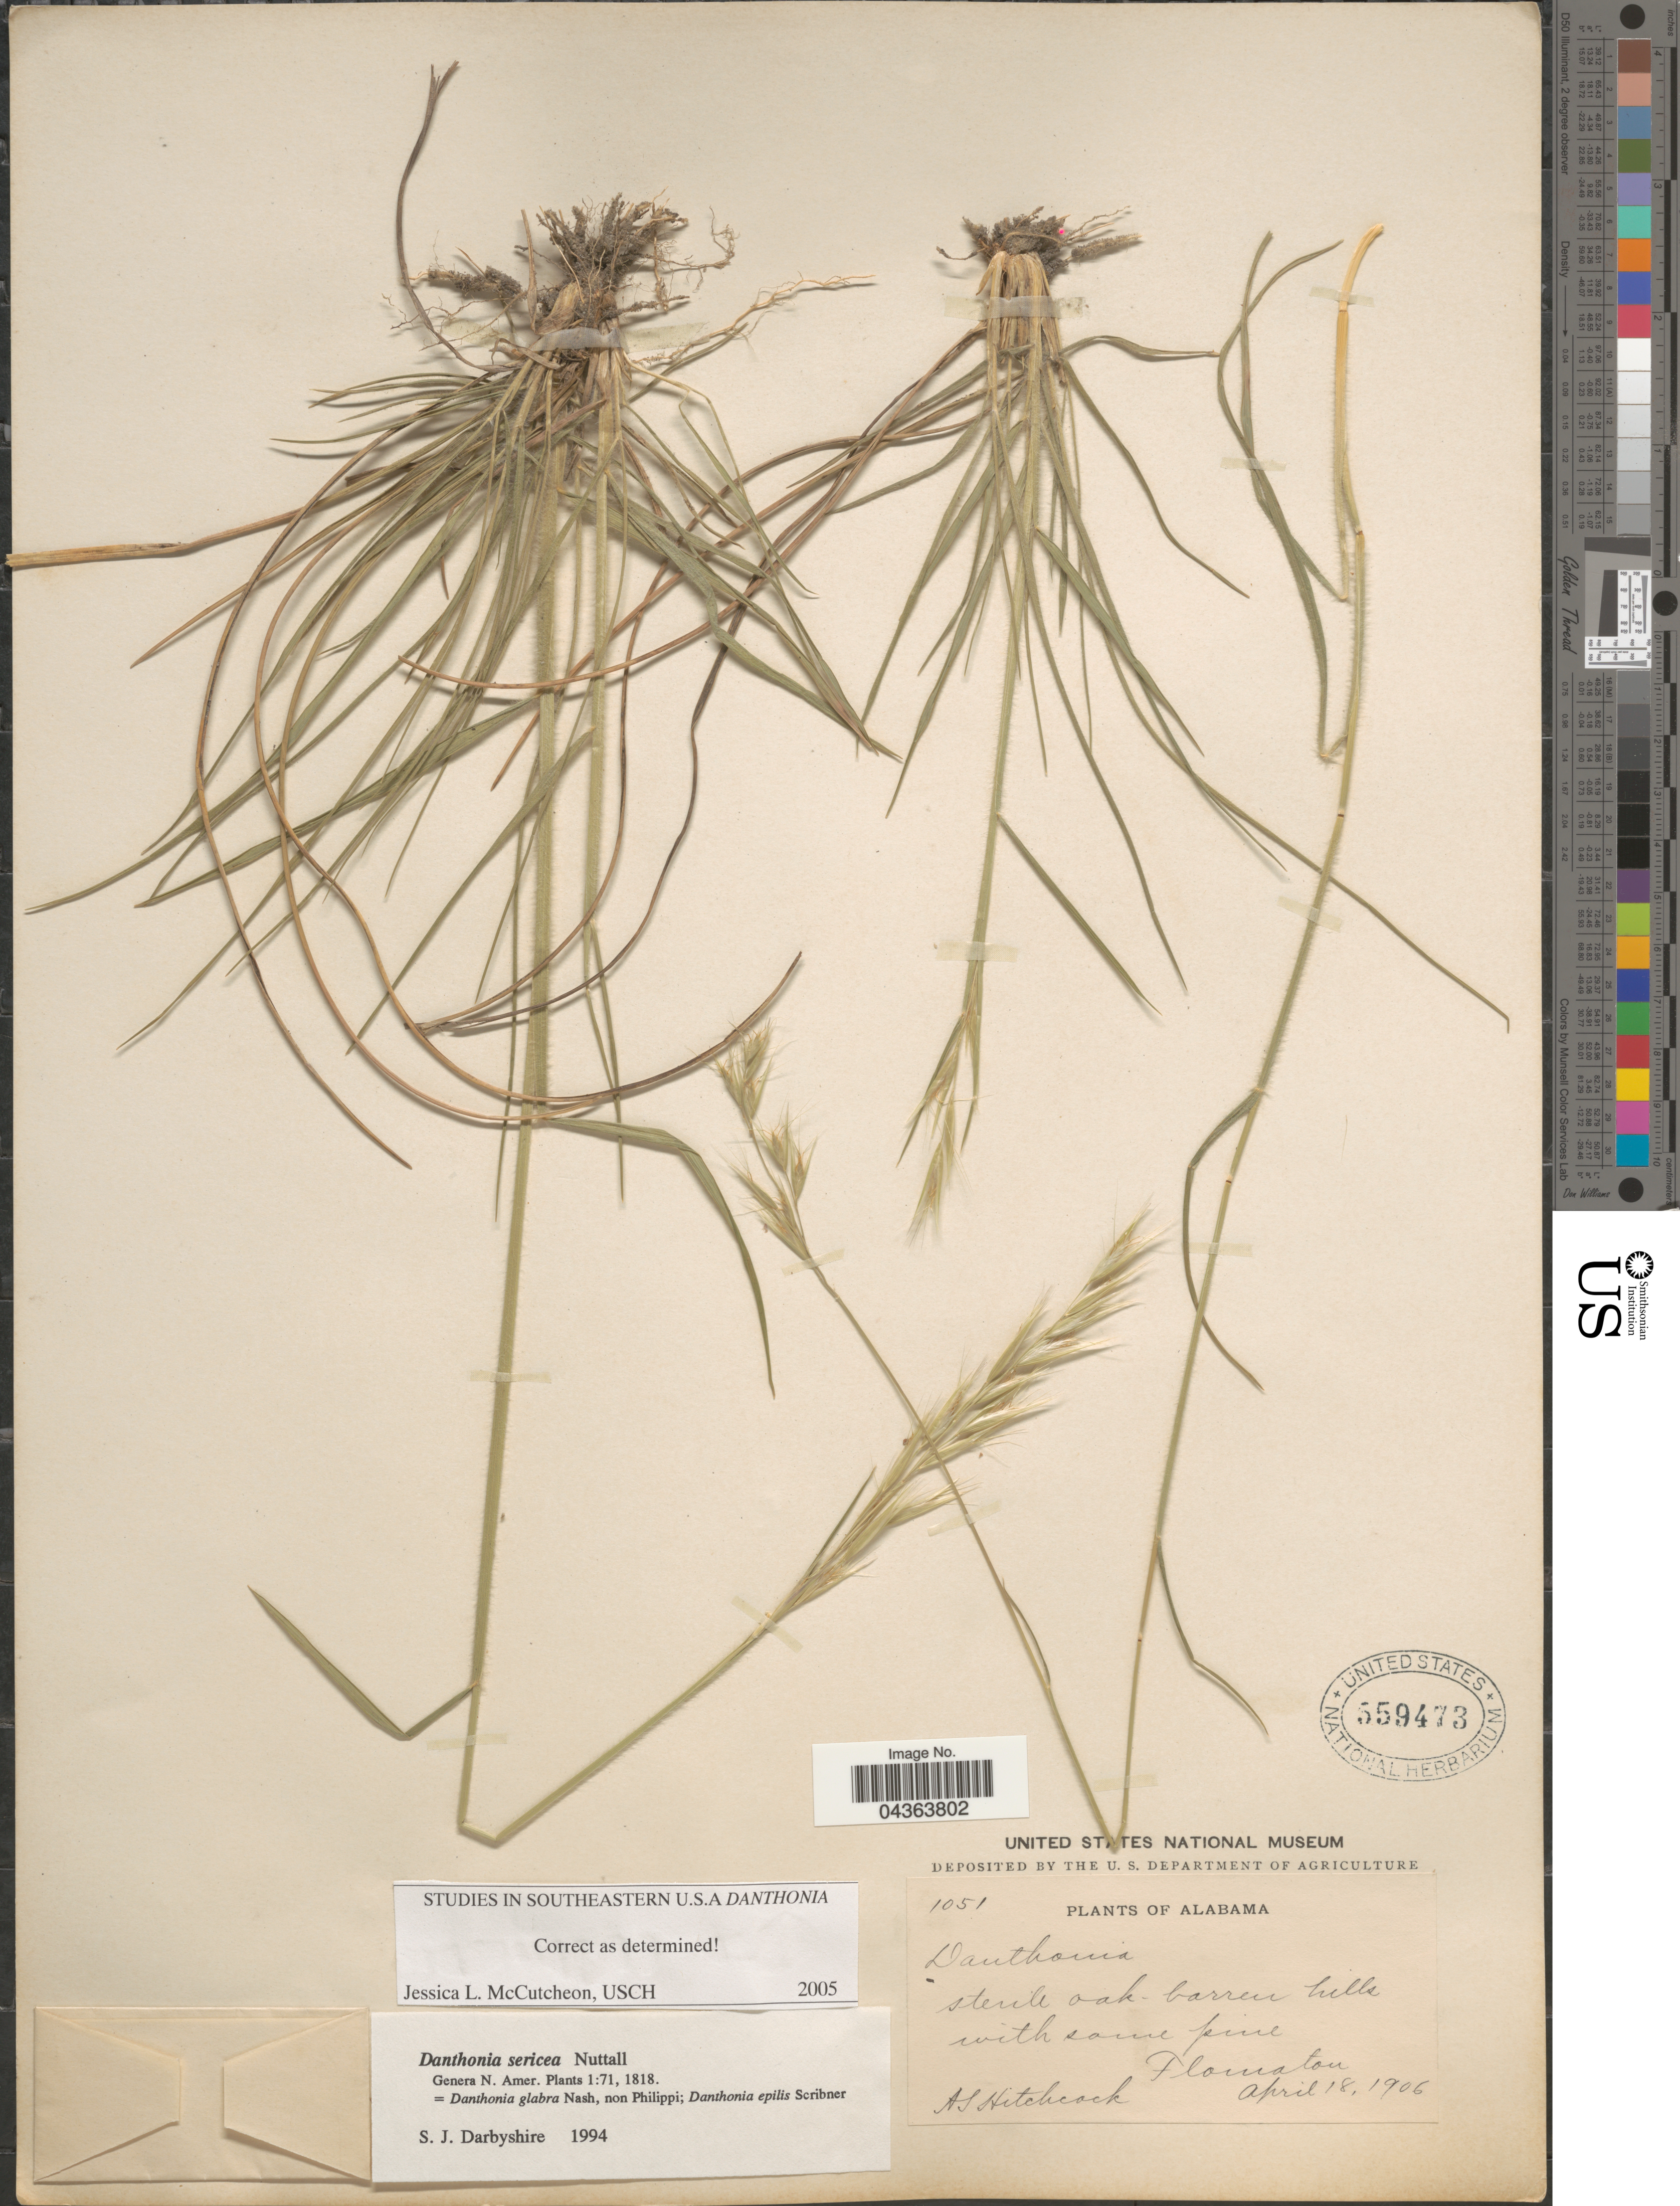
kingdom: Plantae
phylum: Tracheophyta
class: Liliopsida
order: Poales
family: Poaceae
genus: Danthonia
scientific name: Danthonia sericea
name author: Nutt.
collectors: A. S. Hitchcock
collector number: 1051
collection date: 1906-04-18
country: United States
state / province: Alabama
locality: Flomaton.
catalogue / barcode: US 559473